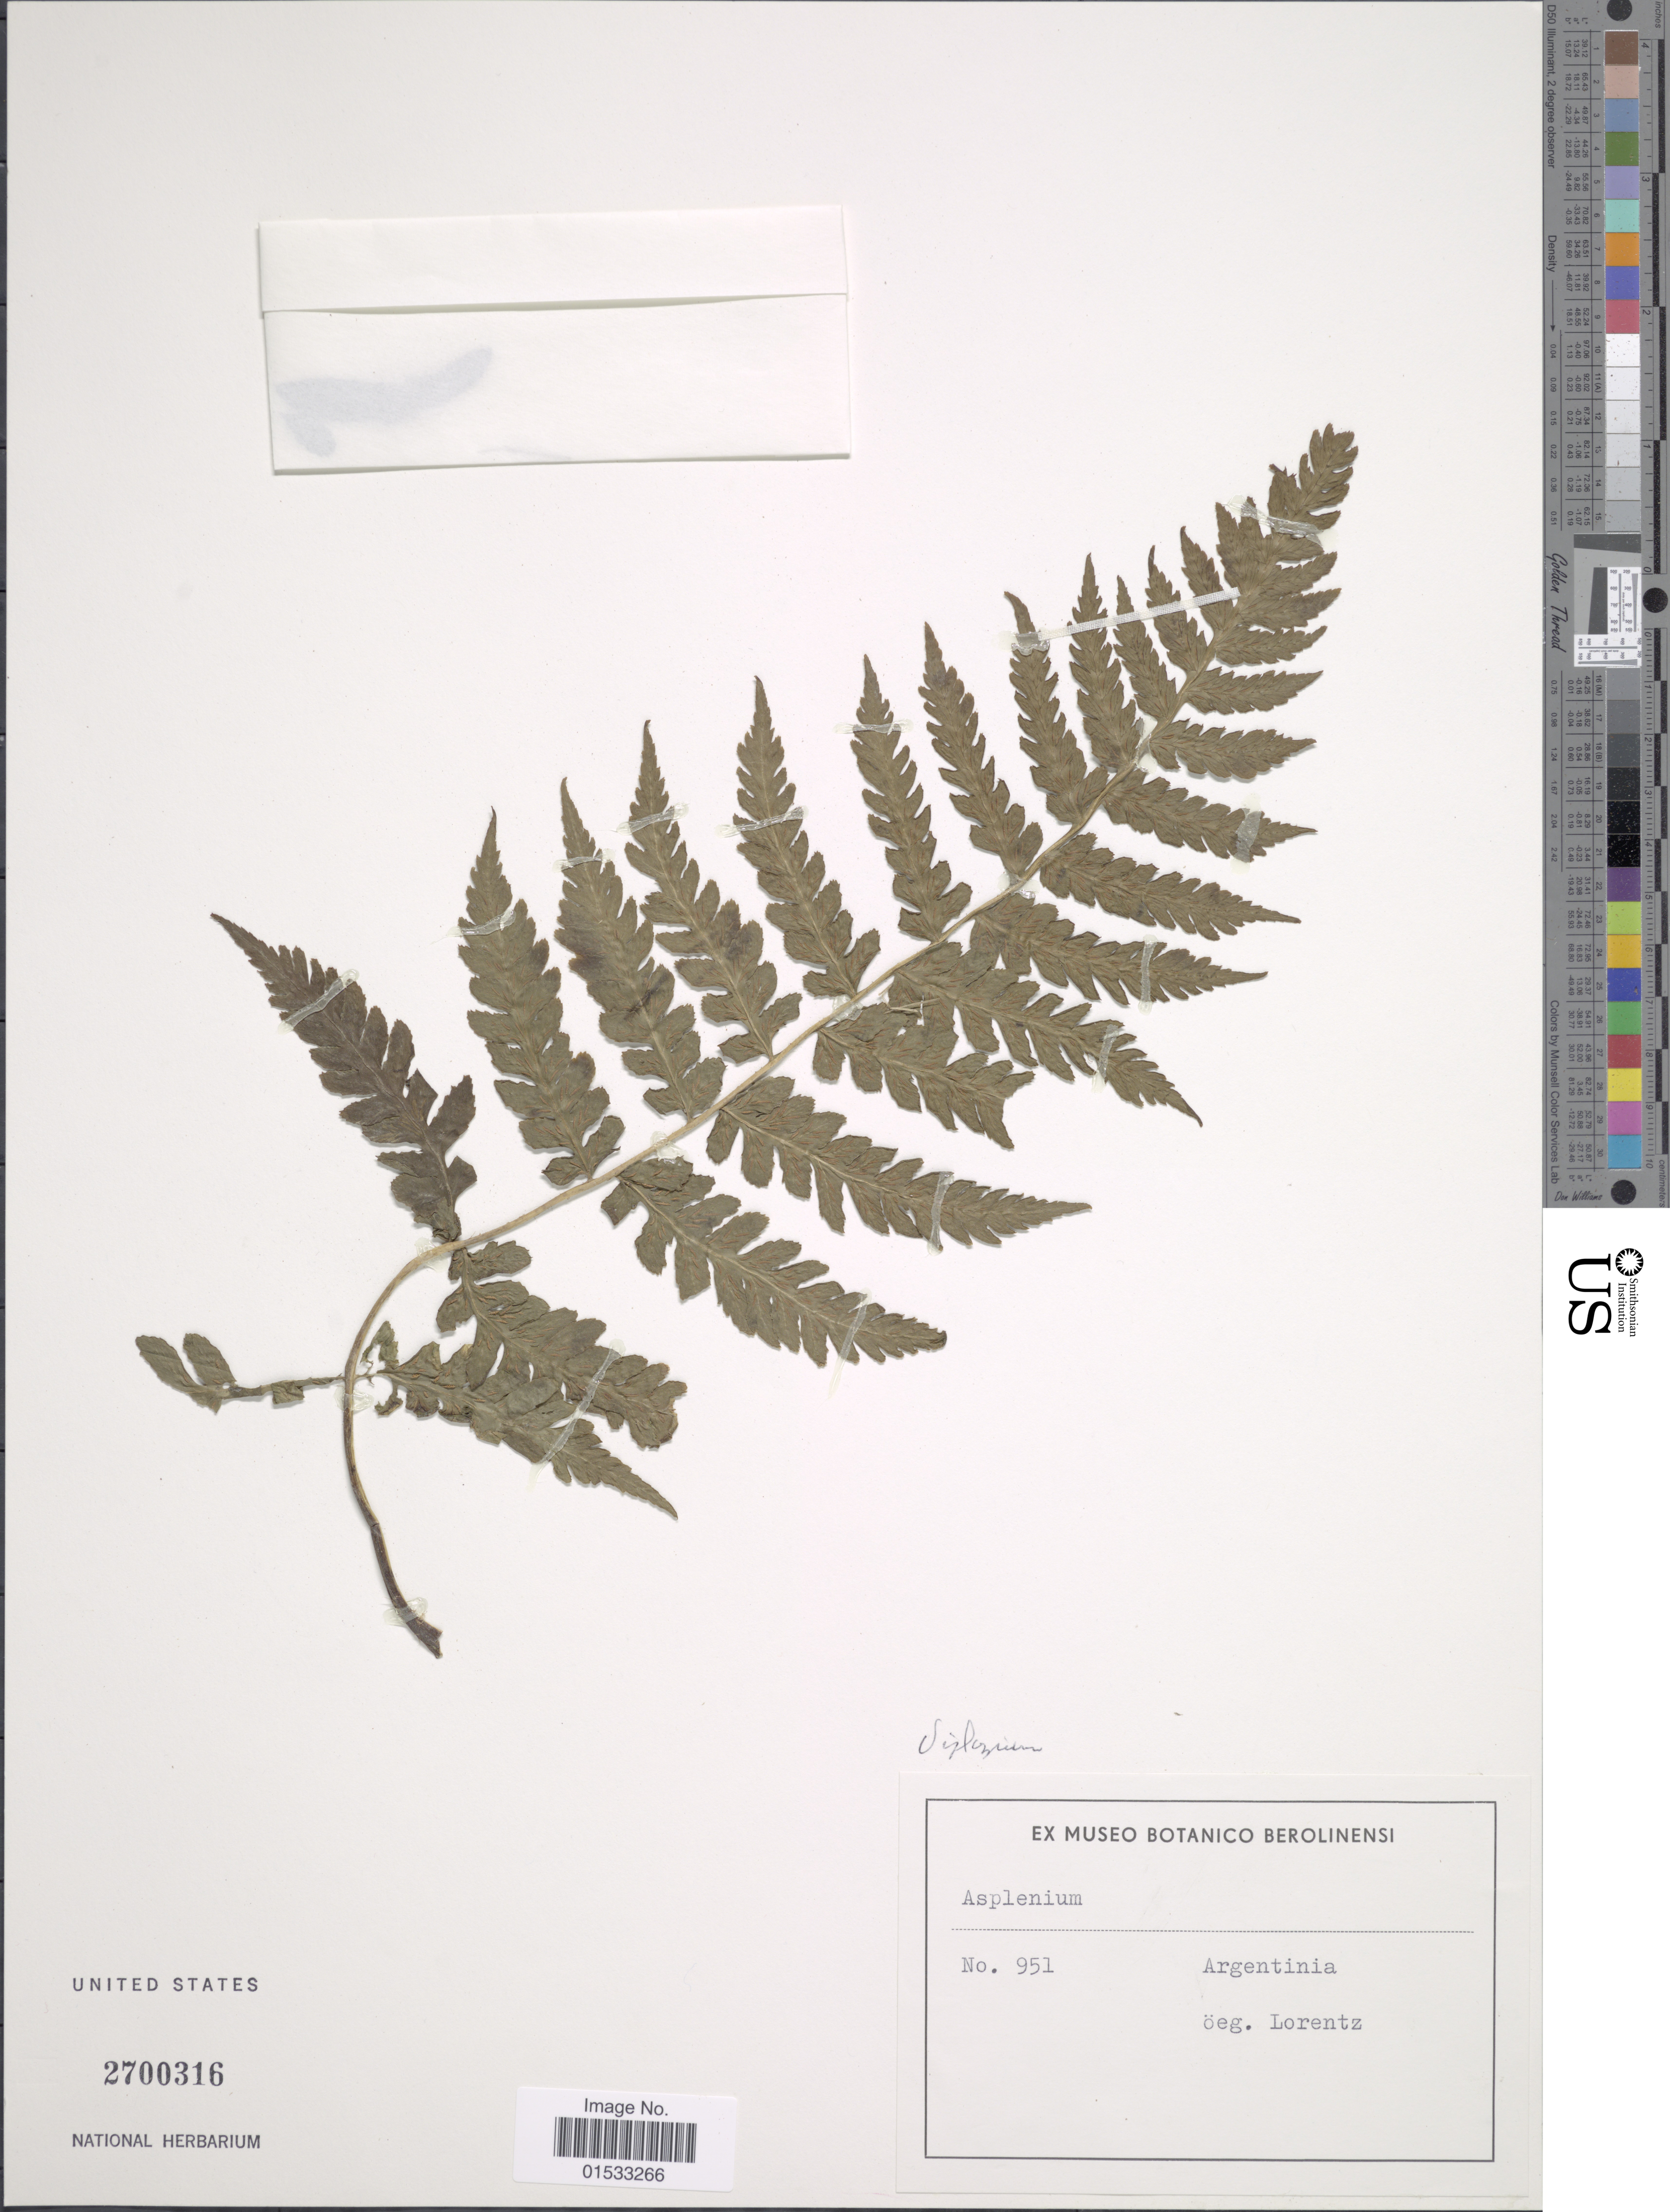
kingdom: Plantae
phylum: Tracheophyta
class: Polypodiopsida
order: Polypodiales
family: Athyriaceae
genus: Diplazium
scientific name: Diplazium sp.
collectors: -. Lorentz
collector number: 951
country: Argentina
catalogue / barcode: US 2700316